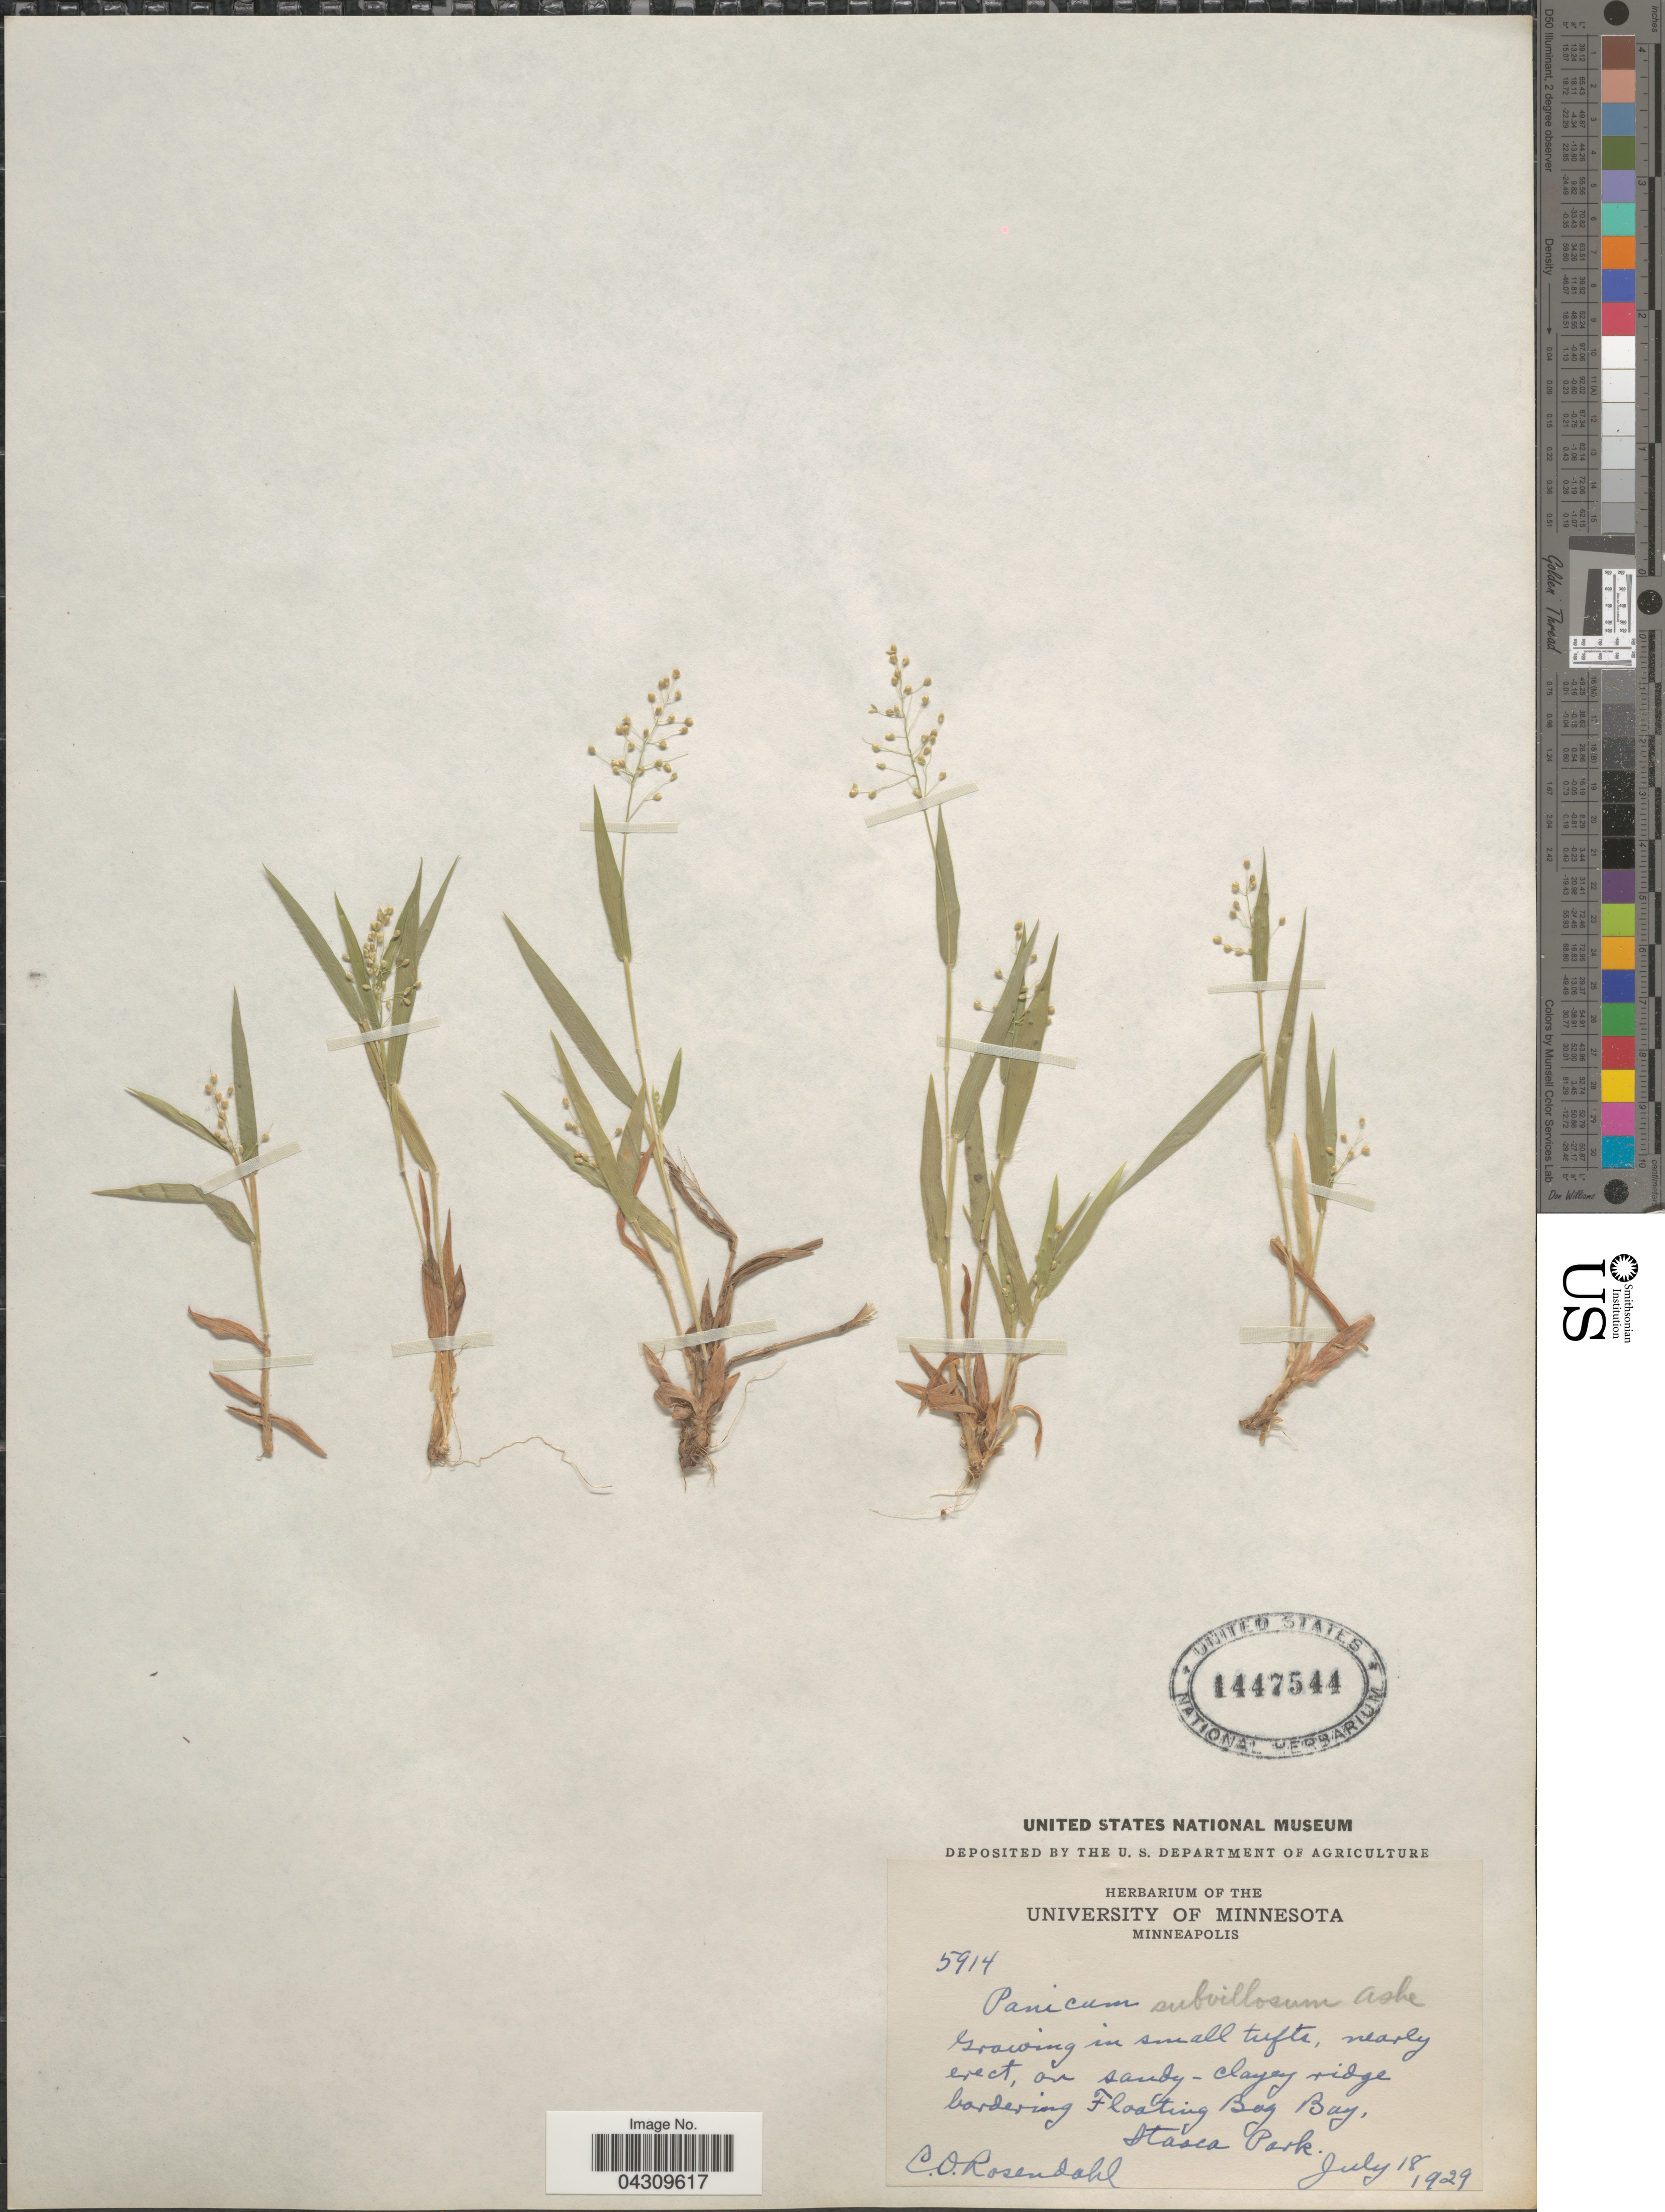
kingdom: Plantae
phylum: Tracheophyta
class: Liliopsida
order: Poales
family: Poaceae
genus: Dichanthelium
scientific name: Dichanthelium acuminatum var. acuminatum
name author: (Sw.) Gould & C.A. Clark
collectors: C. O. Rosendahl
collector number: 5914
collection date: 1929-07-18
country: United States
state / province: Minnesota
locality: Growing in small tufts, nearly erect, on sandy-clayey ridge bordering Floating Bay Bay, Stasca Park.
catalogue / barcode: US 1447544